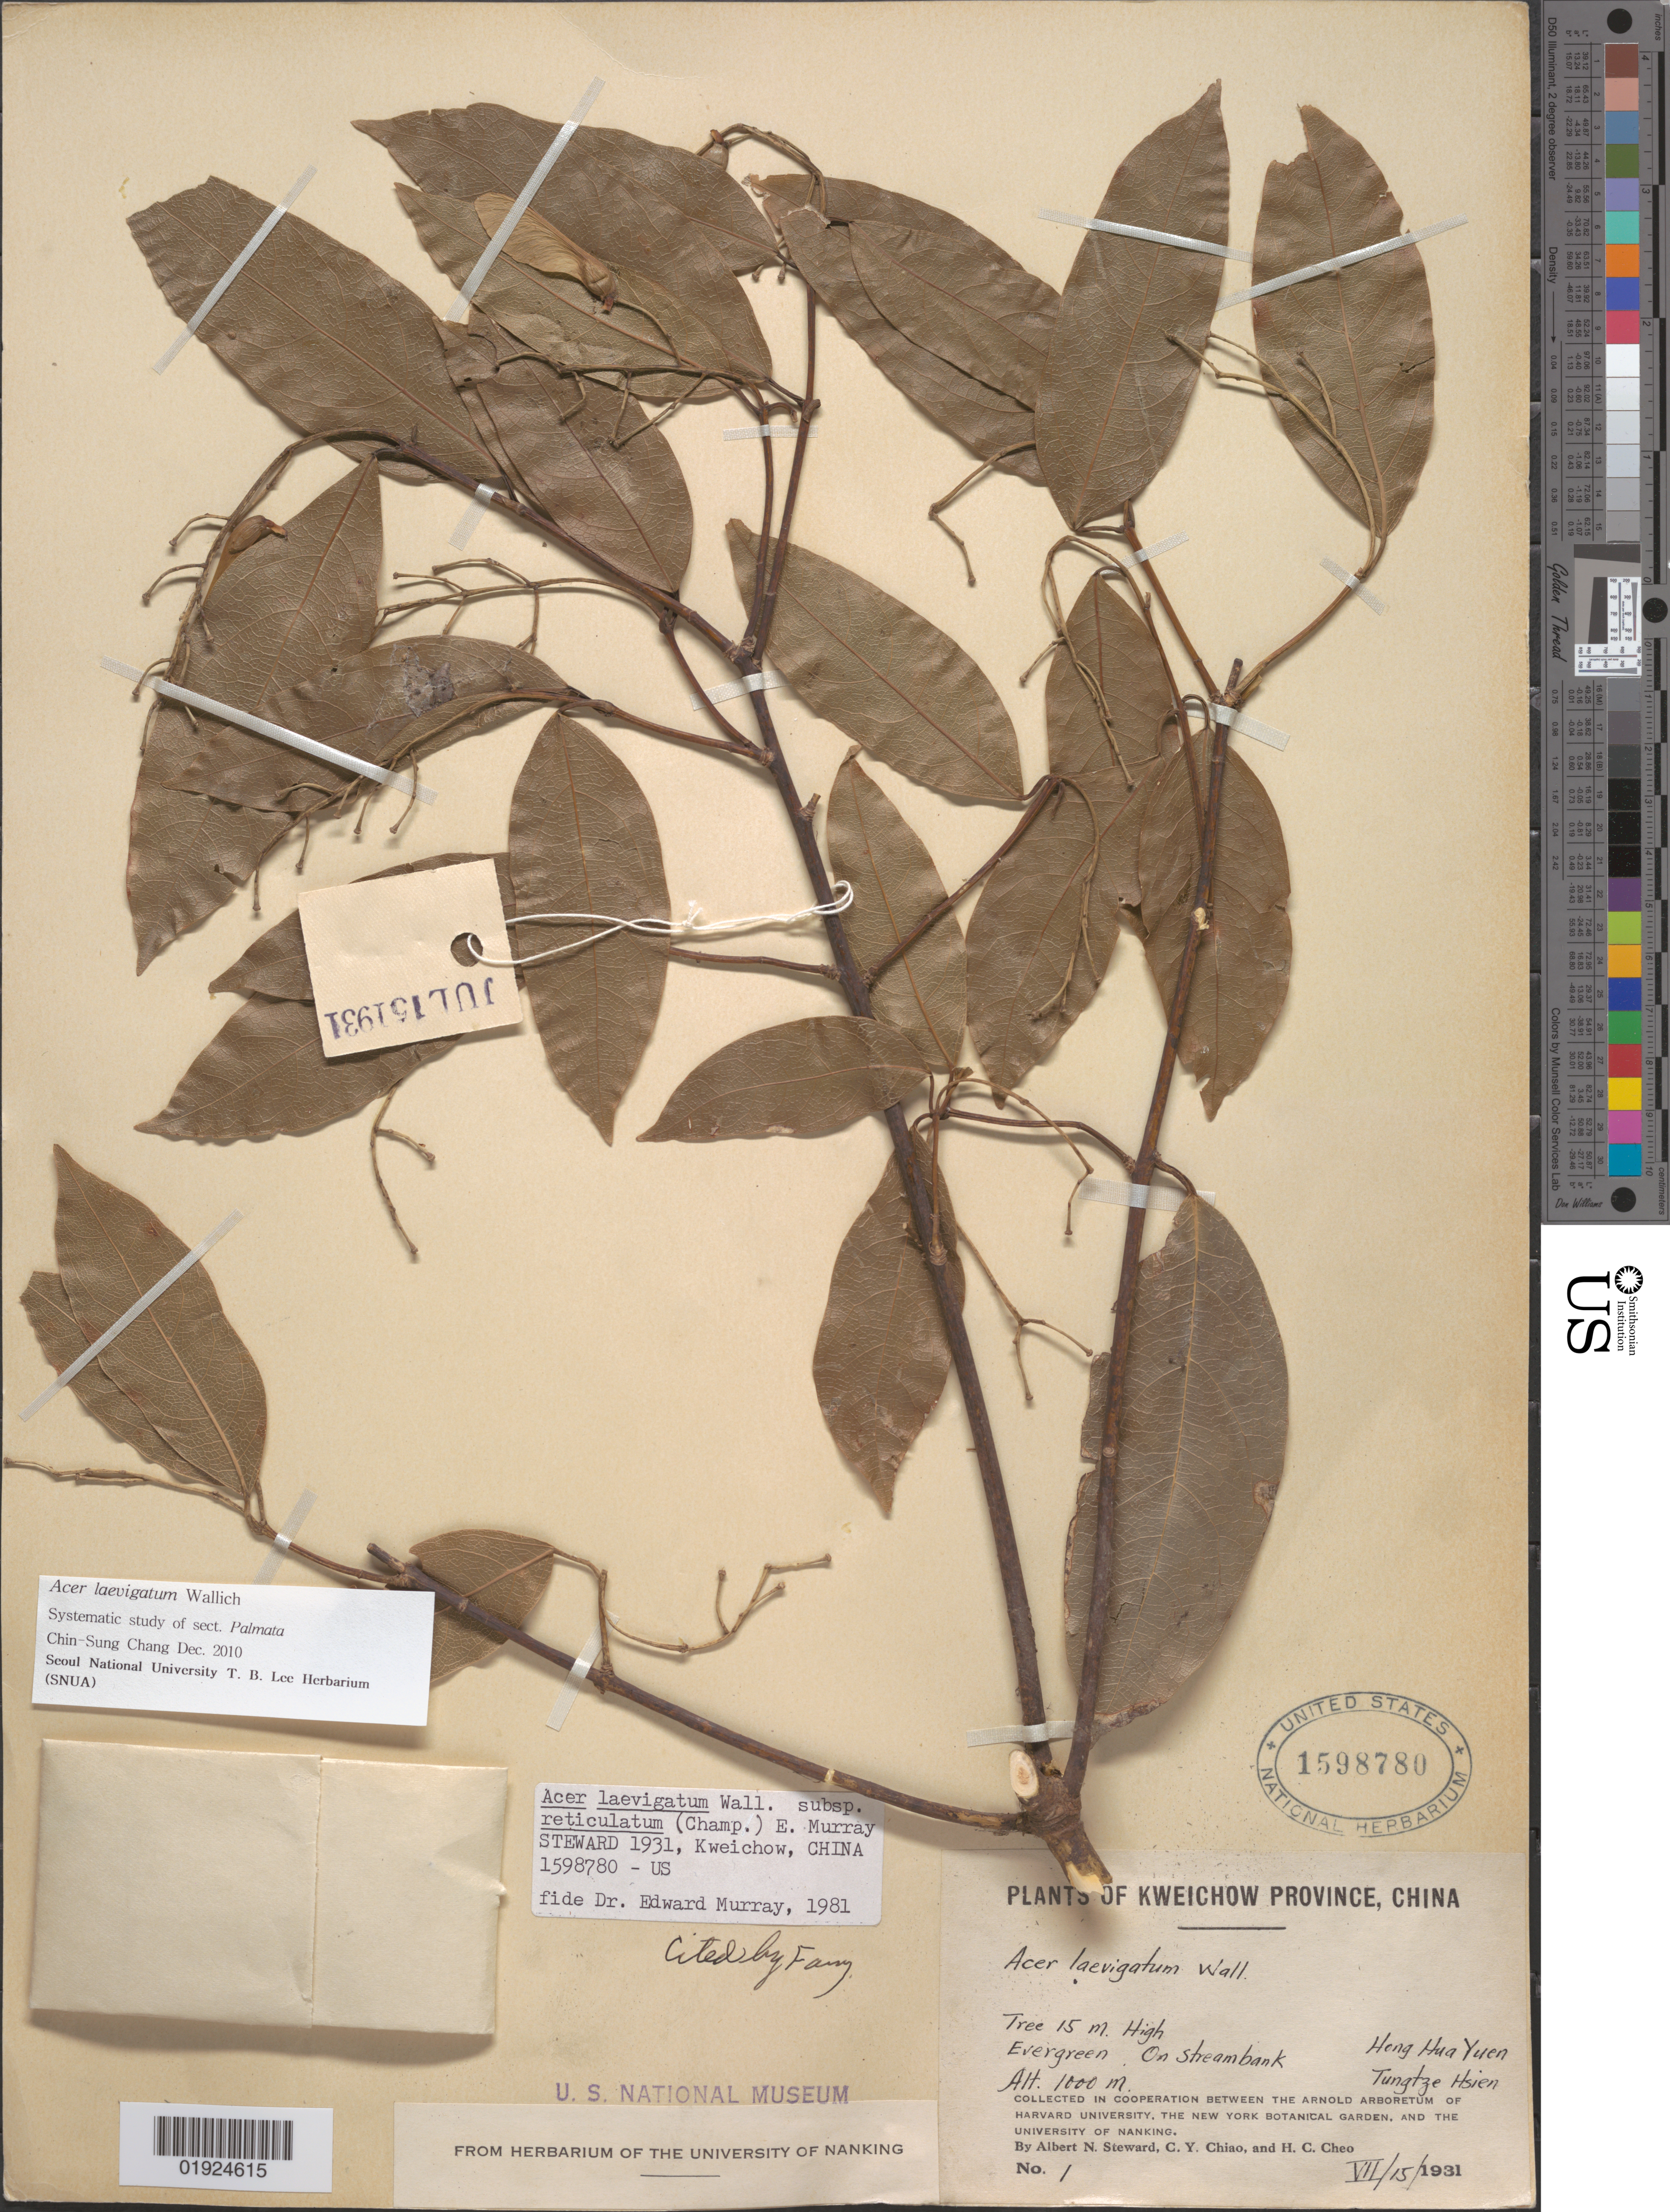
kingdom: Plantae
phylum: Tracheophyta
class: Magnoliopsida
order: Sapindales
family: Sapindaceae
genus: Acer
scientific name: Acer laevigatum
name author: Wall.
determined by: Chang, C. S., (SNUA)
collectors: A. Steward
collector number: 1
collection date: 1931-07-15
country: China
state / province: Guizhou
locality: Kweichow [Guizhou] Province. Hong Hua Yuen, Tungtze Hsien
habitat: On streambank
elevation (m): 1000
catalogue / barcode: US 1598780